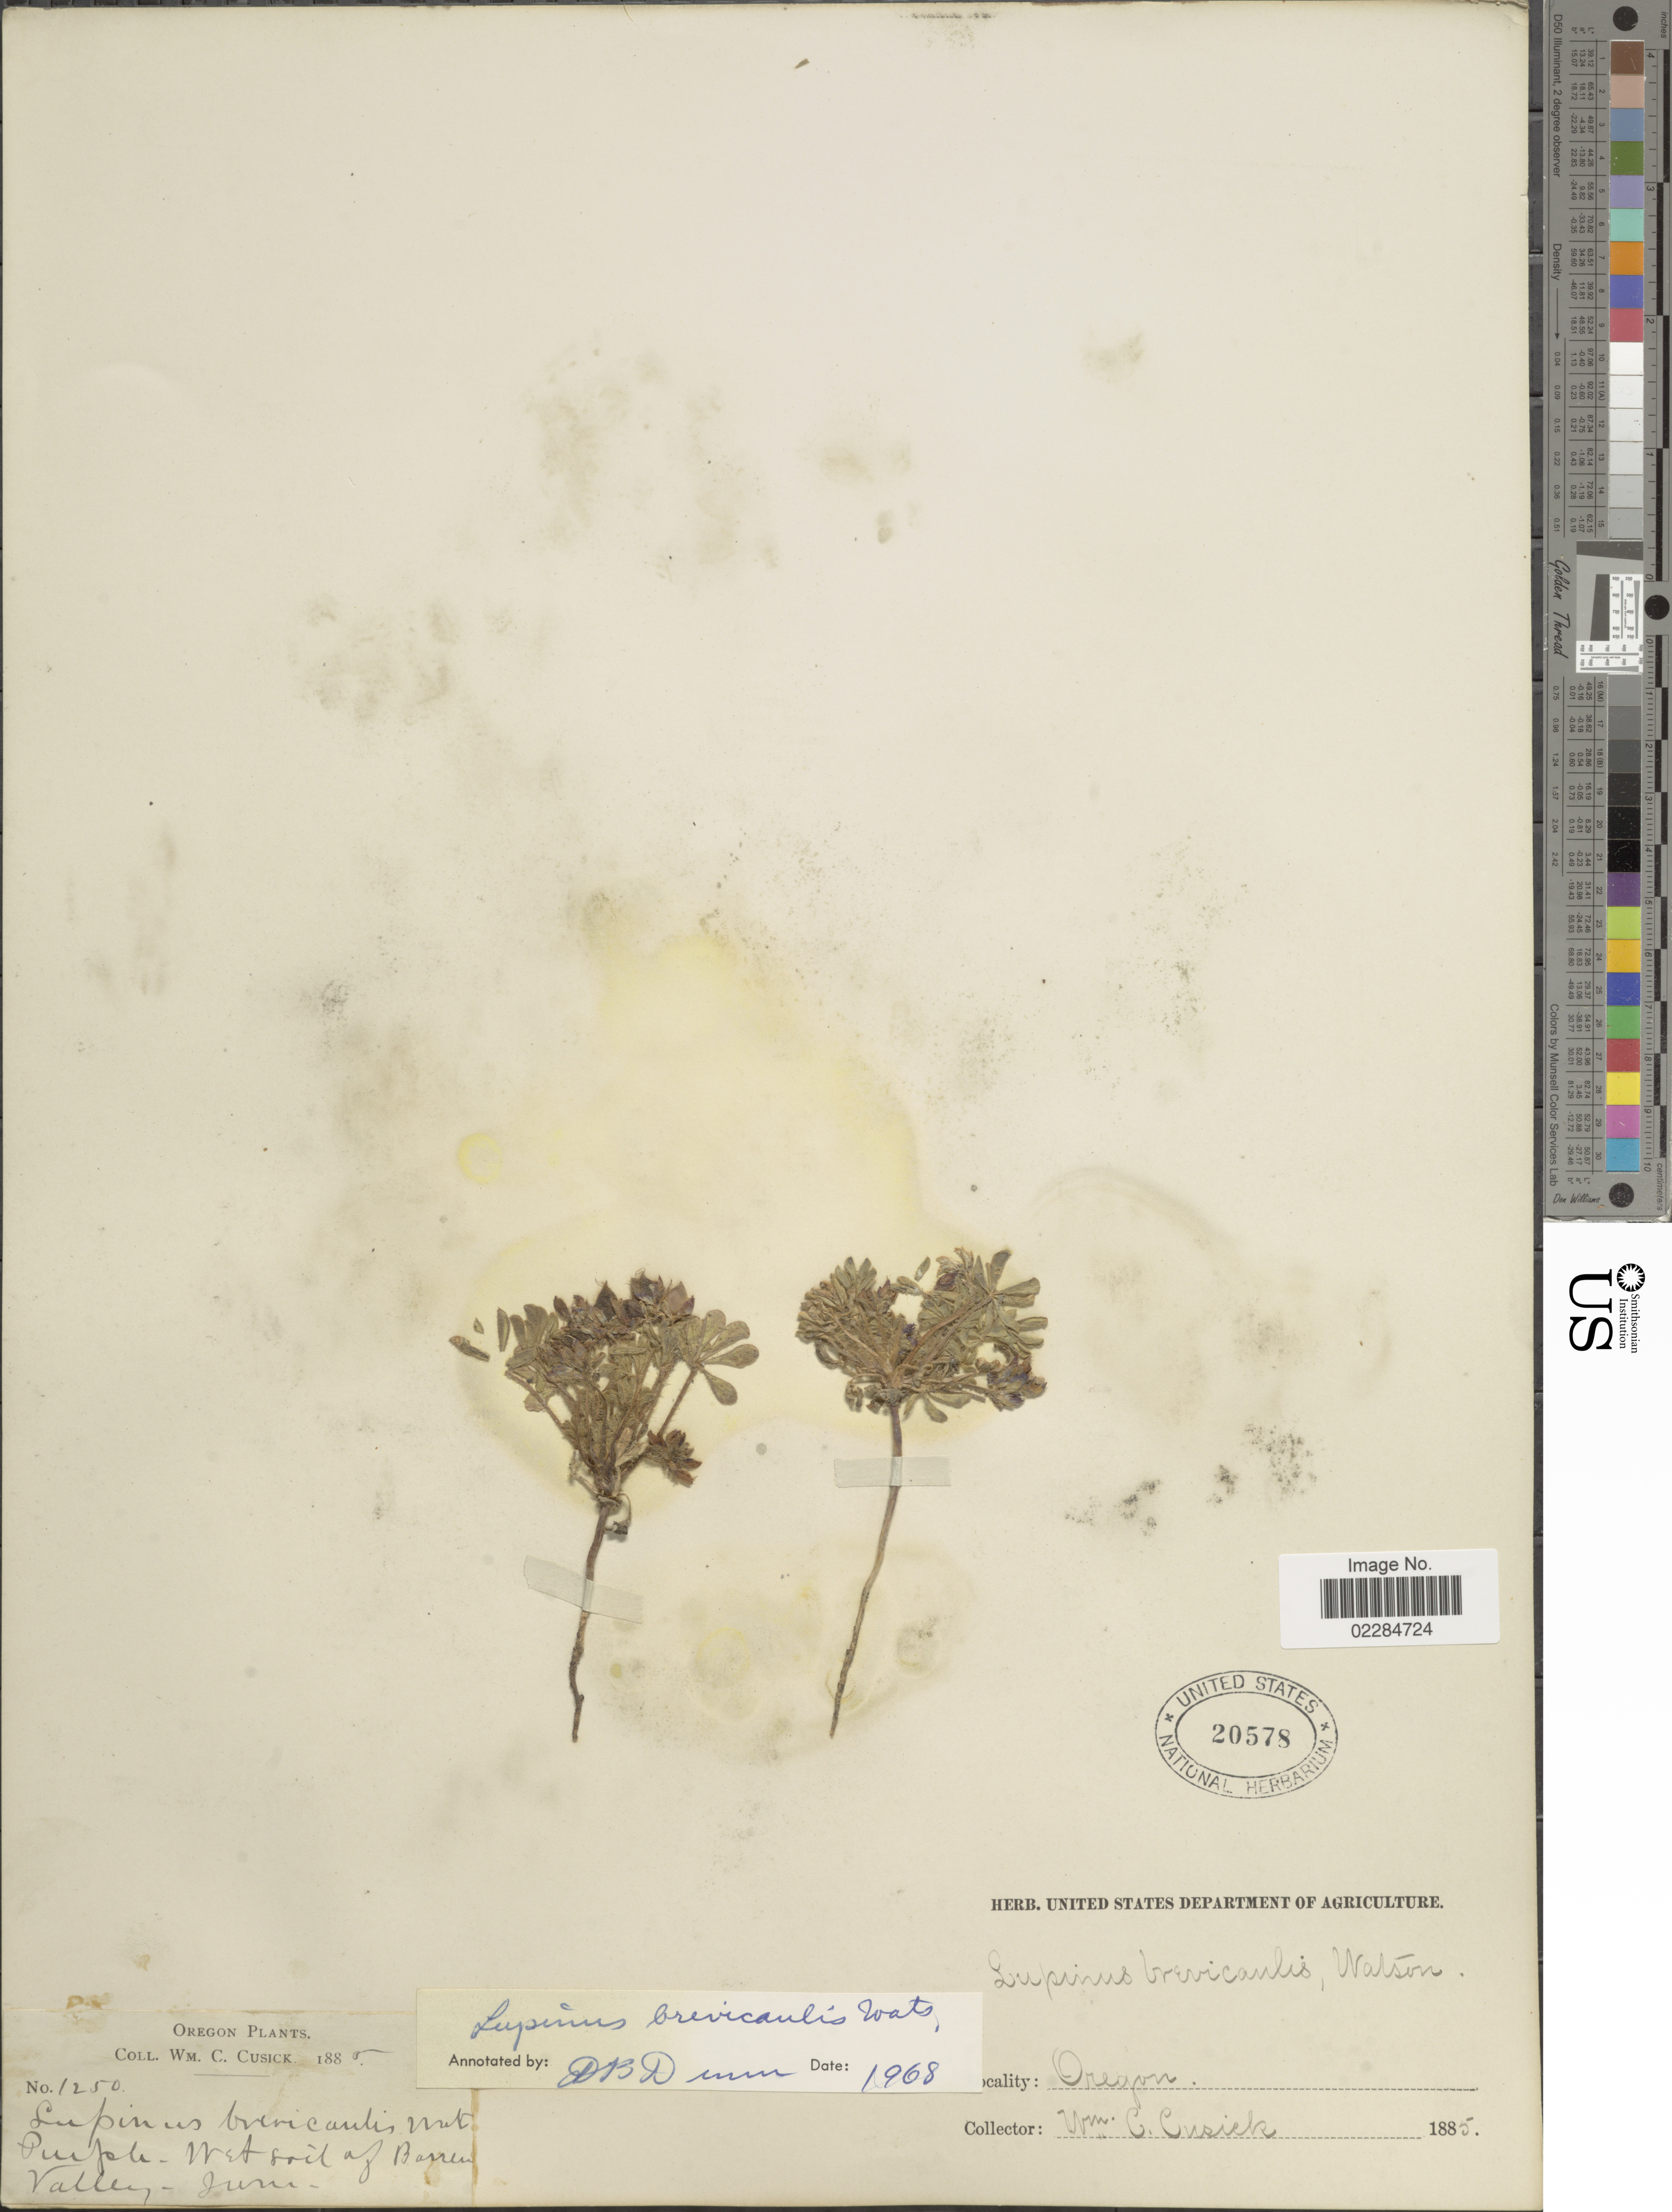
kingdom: Plantae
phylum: Tracheophyta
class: Magnoliopsida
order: Fabales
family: Fabaceae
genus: Lupinus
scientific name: Lupinus brevicaulis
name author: S. Watson in C. King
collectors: W. C. Cusick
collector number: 1250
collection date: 1885-06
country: United States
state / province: Oregon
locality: Wet soil of Barren Valley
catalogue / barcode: US 20578